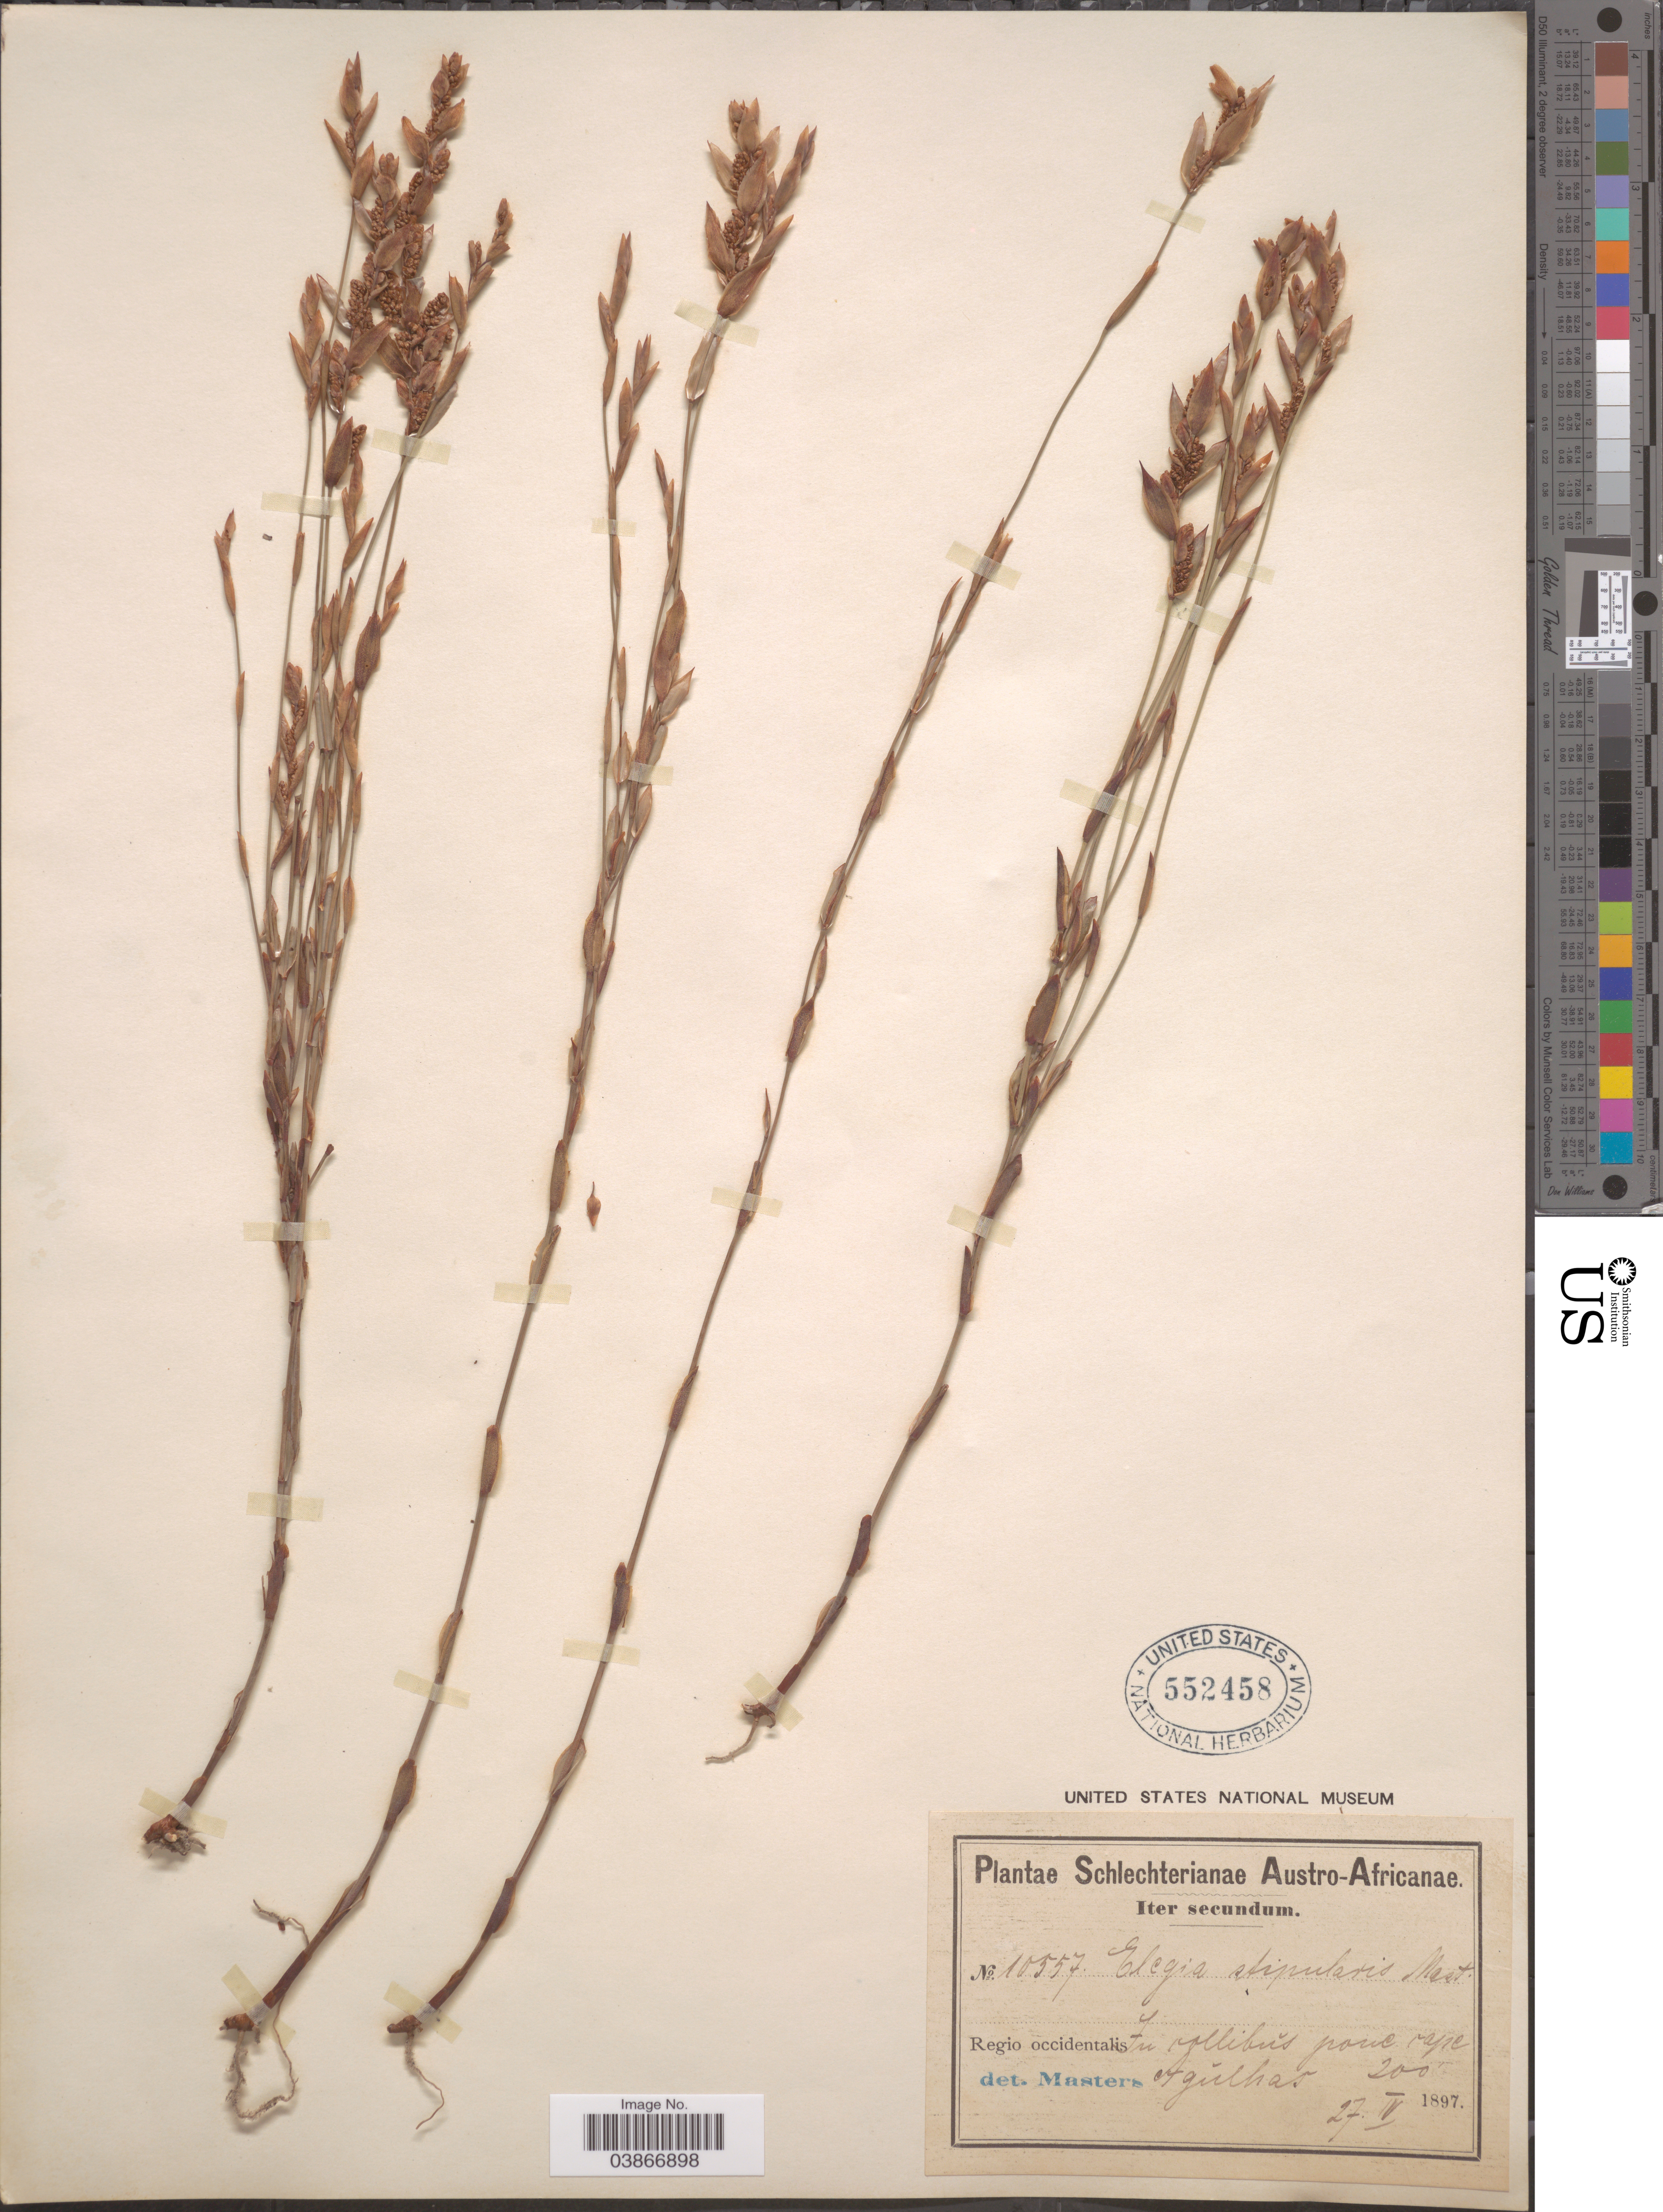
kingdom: Plantae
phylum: Tracheophyta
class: Liliopsida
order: Poales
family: Restionaceae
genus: Elegia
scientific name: Elegia stipularis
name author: Mast.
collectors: Schlechter, --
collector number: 10557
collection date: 1897-04-27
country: South Africa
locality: Austro-Africanae. Regio occidentalis. In collibŭs pone cape Agulhas.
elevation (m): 61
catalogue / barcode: US 552458